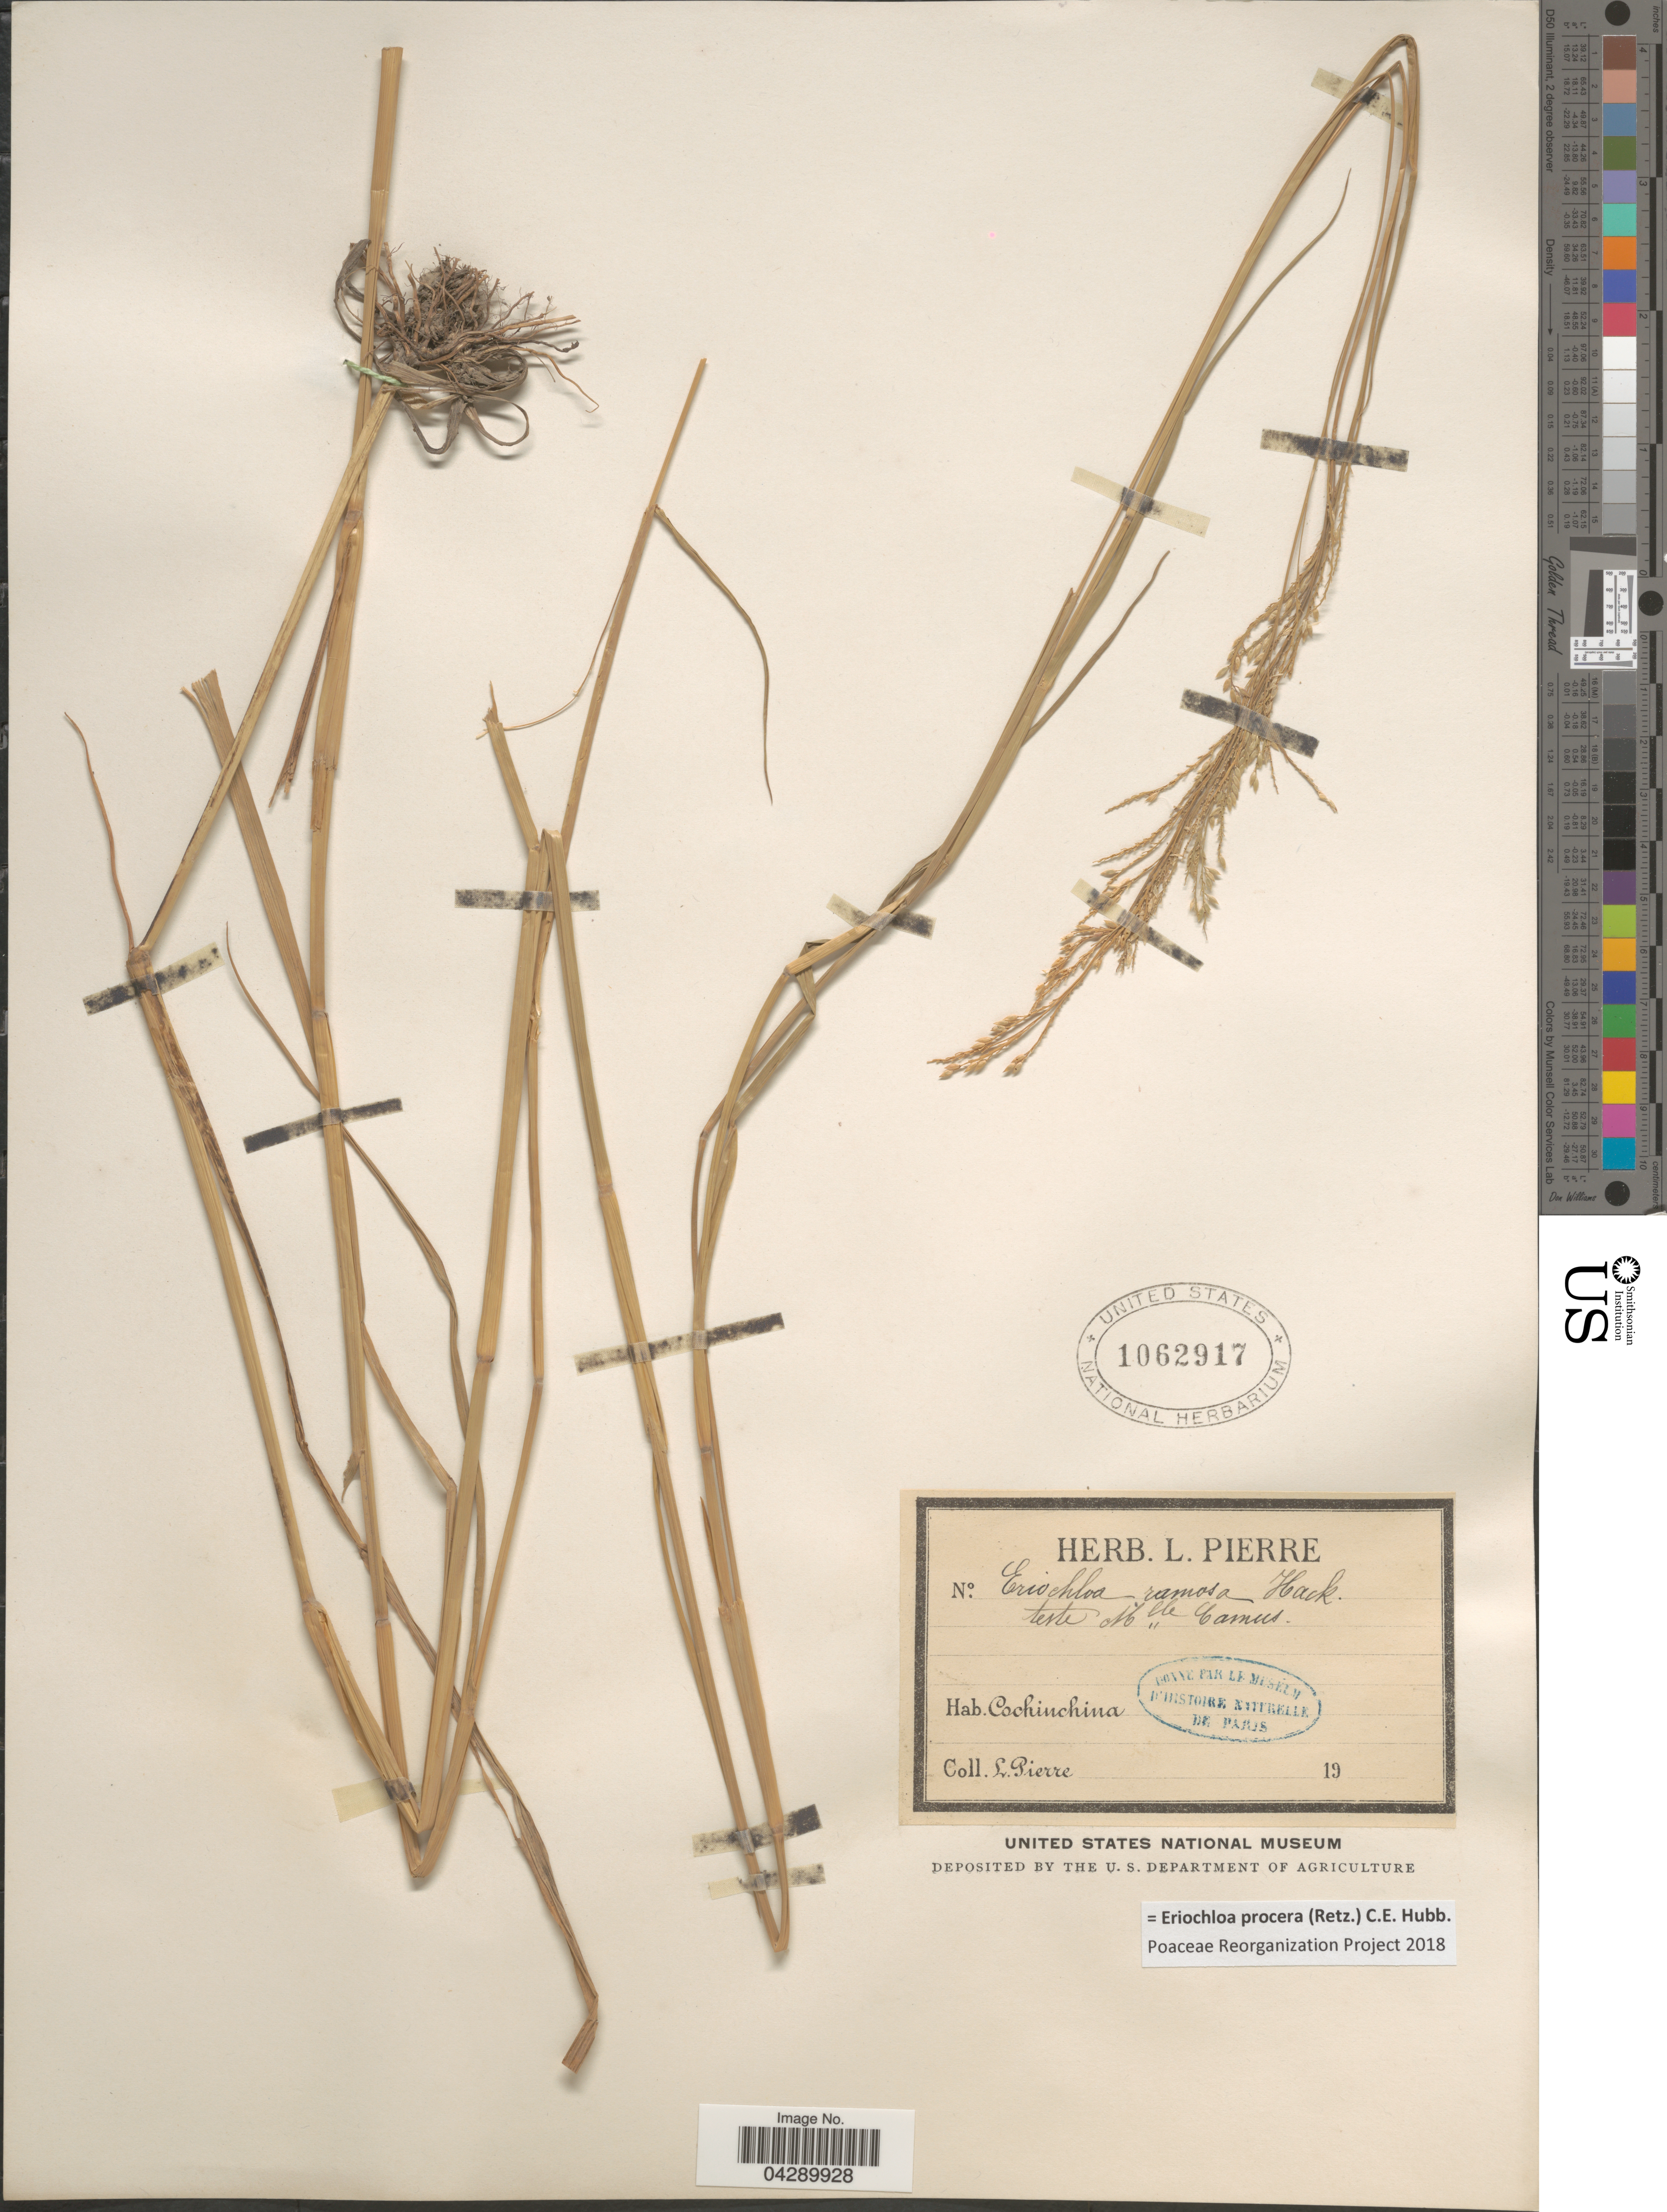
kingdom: Plantae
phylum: Tracheophyta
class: Liliopsida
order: Poales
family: Poaceae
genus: Eriochloa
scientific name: Eriochloa procera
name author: (Retz.) C.E. Hubb.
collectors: L. Pierre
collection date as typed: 19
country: Vietnam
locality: Cochinchina.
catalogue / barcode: US 1062917